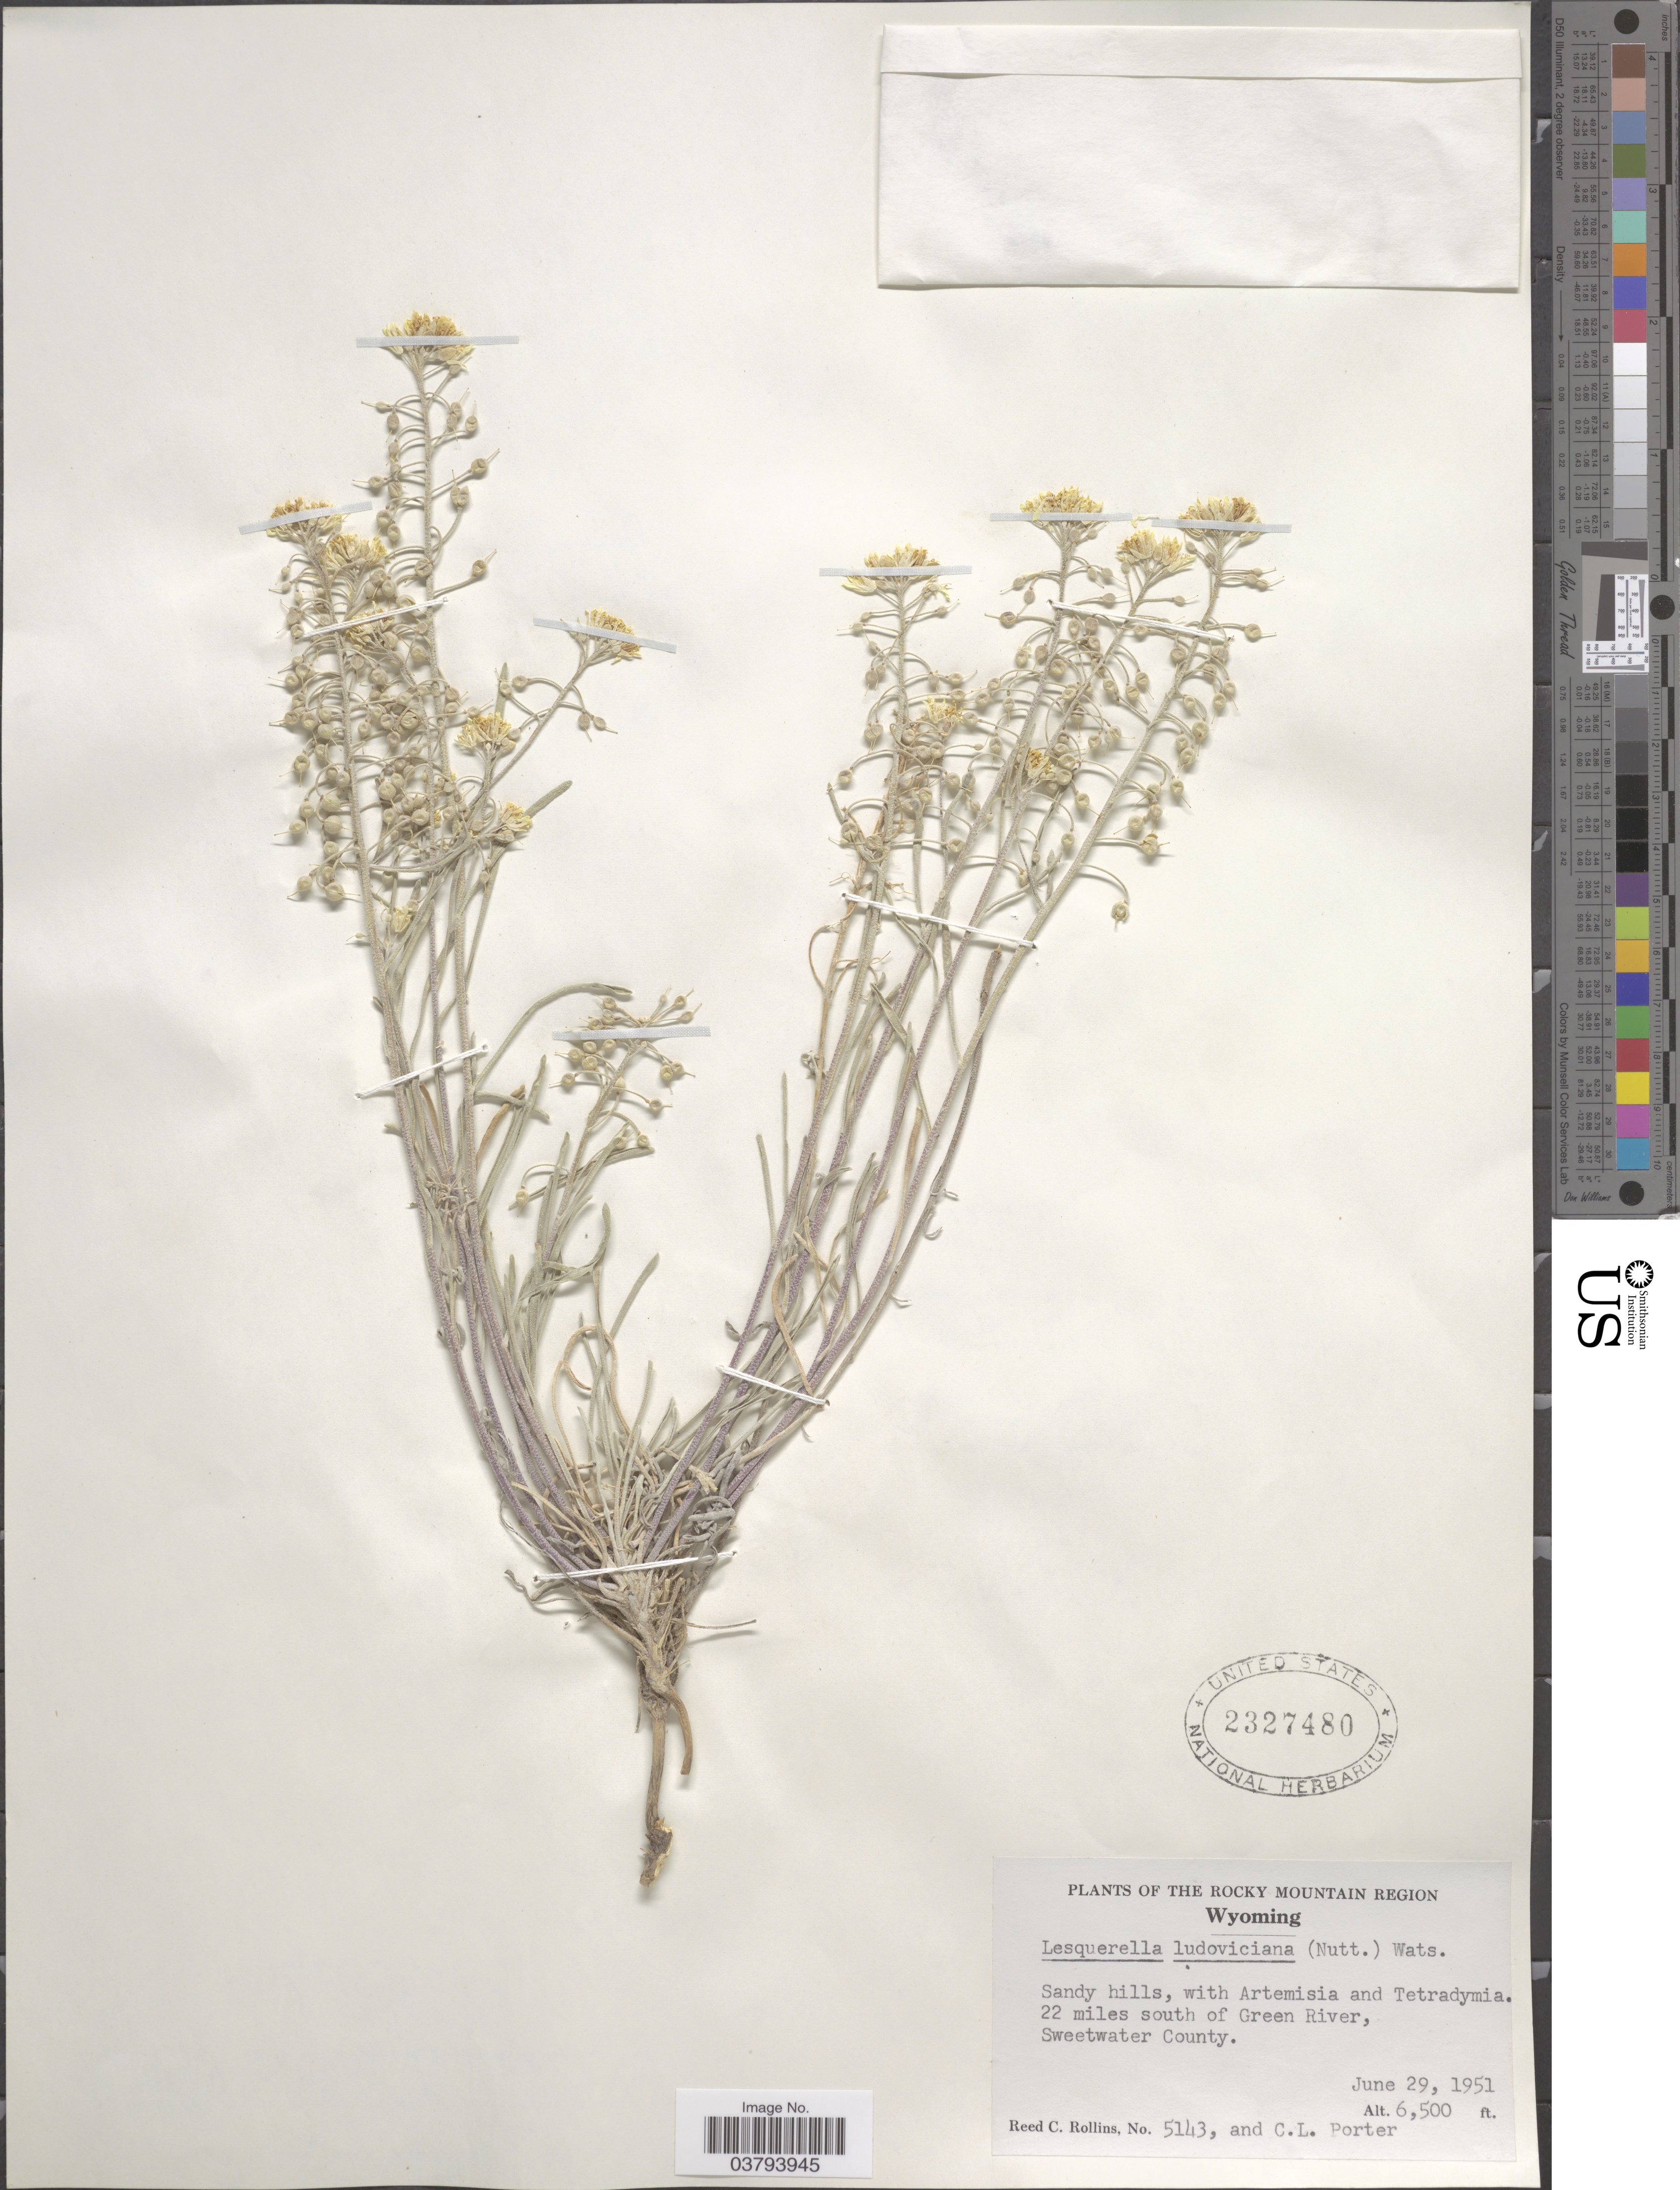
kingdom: Plantae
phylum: Tracheophyta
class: Magnoliopsida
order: Brassicales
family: Brassicaceae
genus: Lesquerella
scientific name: Lesquerella ludoviciana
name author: (Nutt.) S. Watson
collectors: R. C. Rollins & C. L. Porter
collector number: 5143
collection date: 1951-06-29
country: United States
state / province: Wyoming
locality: The Rocky Mountain Region, 22 miles south of Green River, Sweetwater County.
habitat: sandy hills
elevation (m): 1981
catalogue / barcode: US 2327480